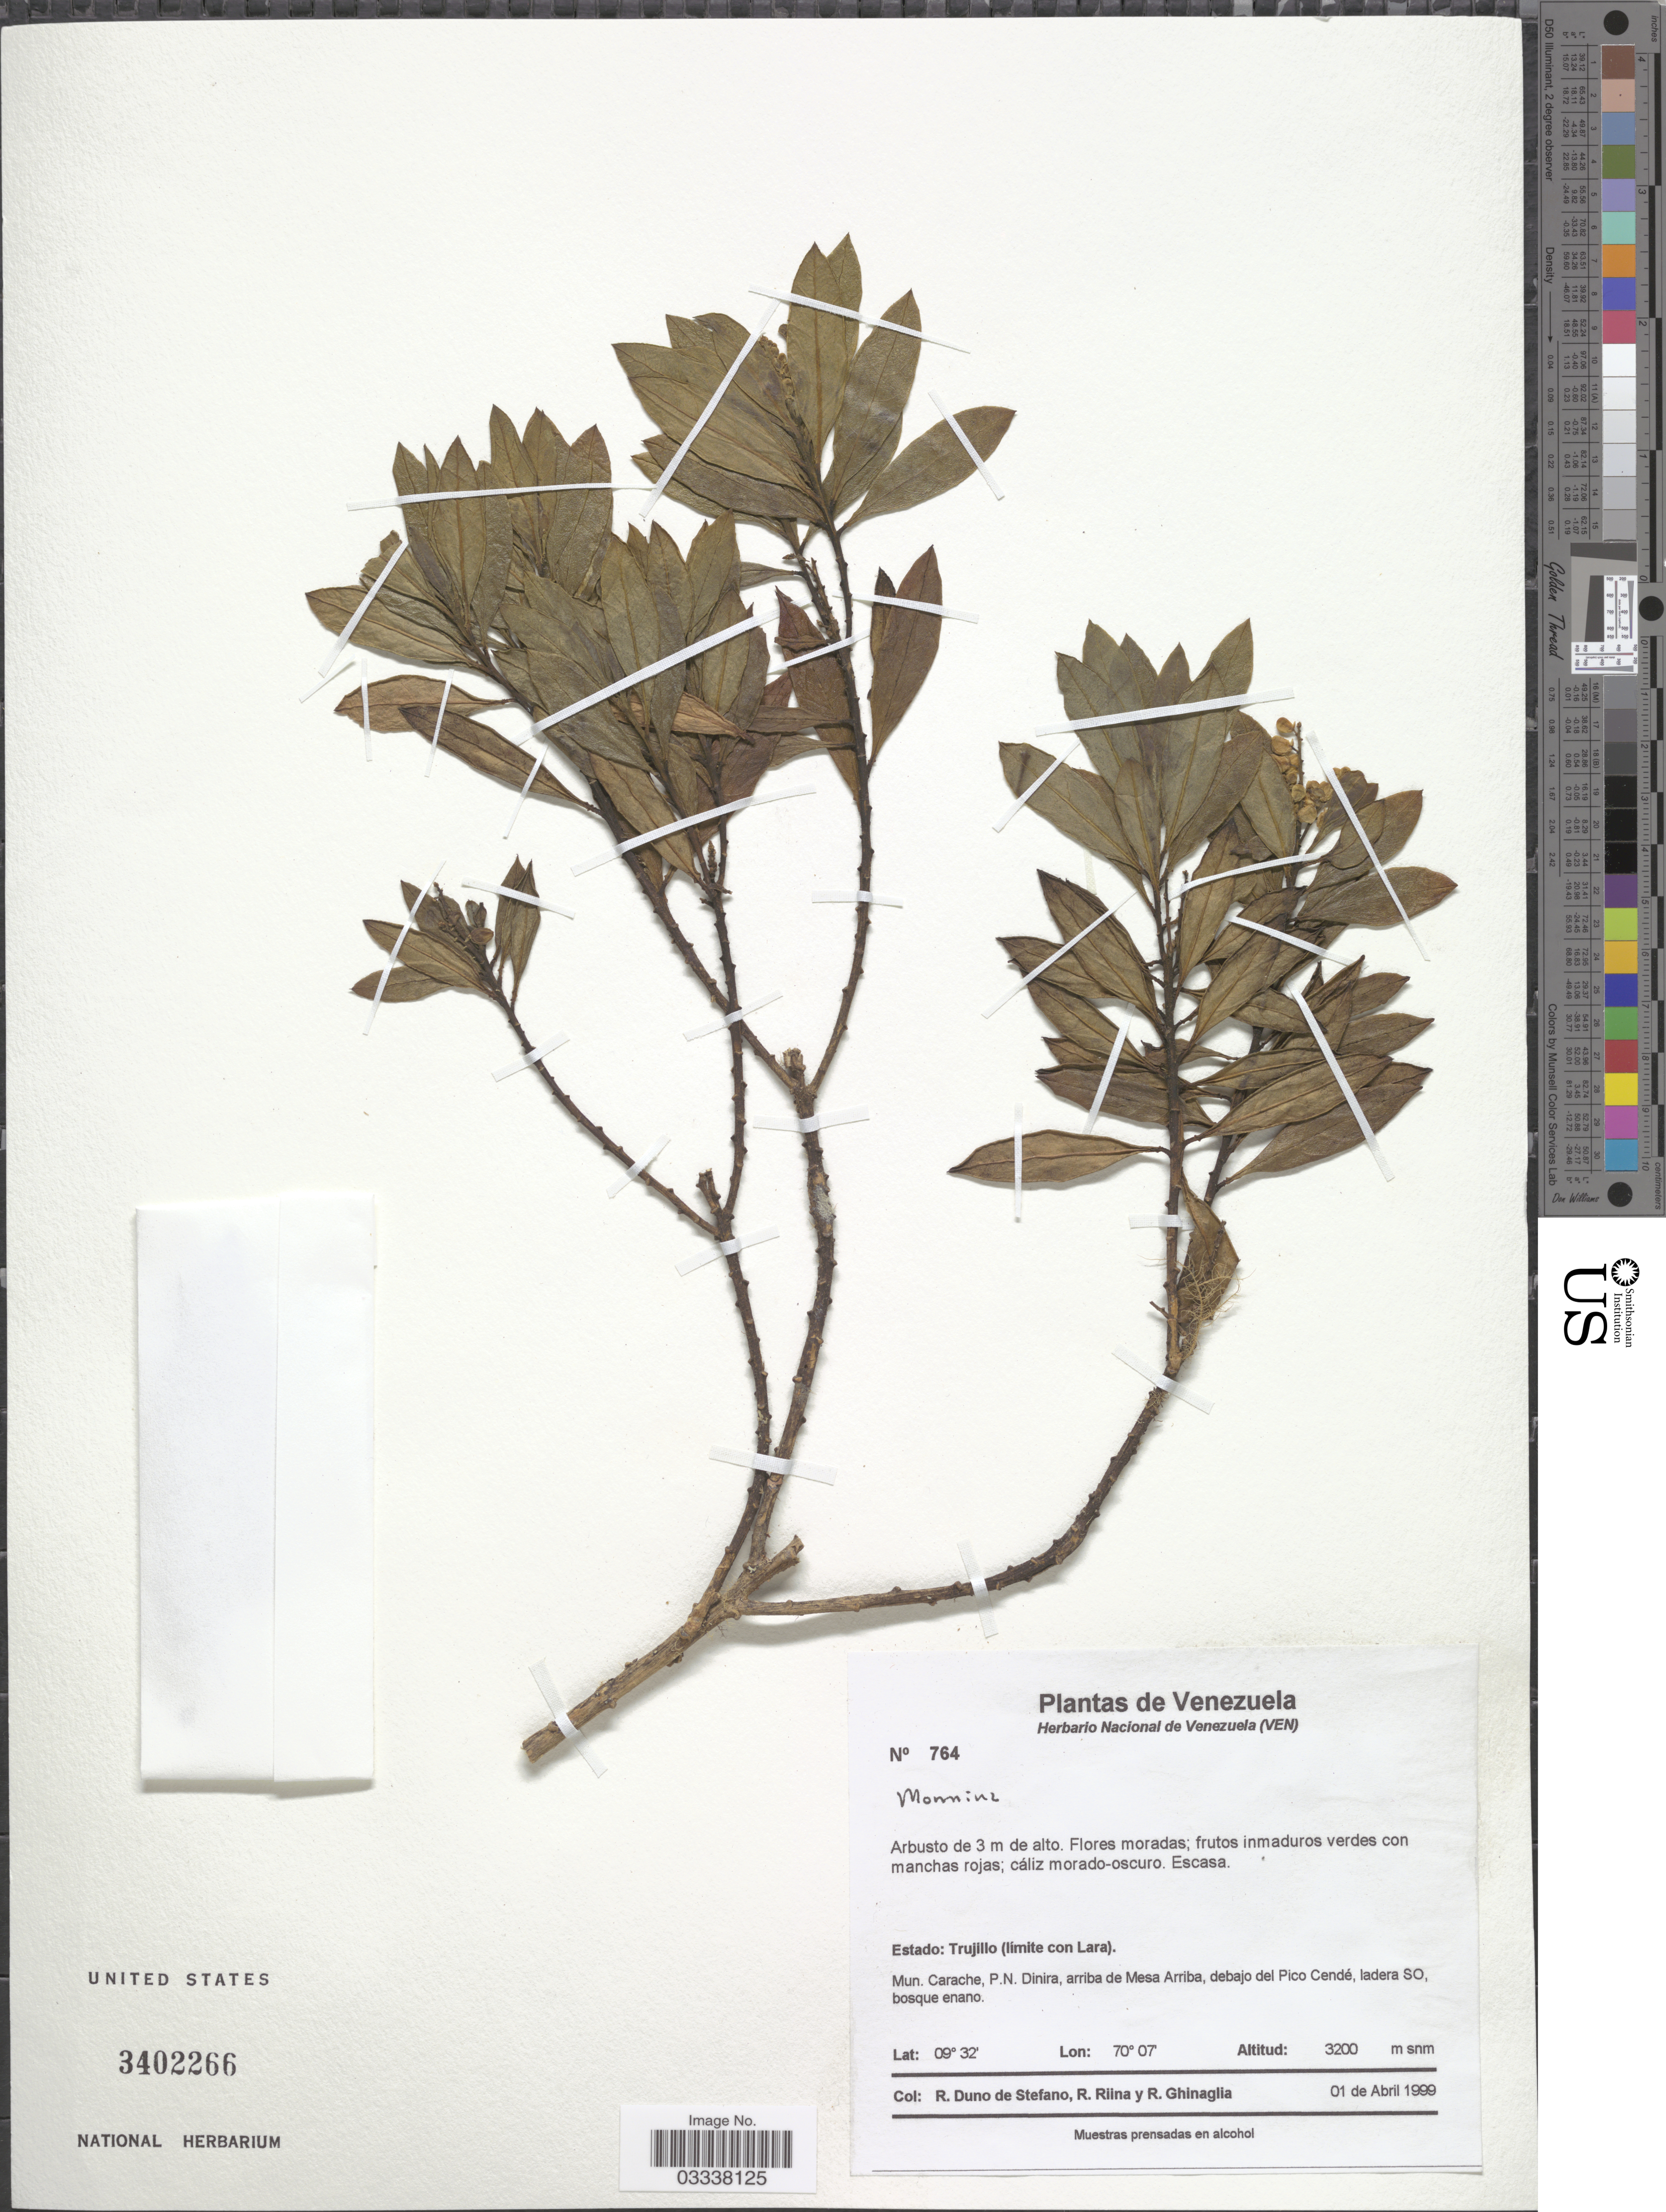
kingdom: Plantae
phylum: Tracheophyta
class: Magnoliopsida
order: Fabales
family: Polygalaceae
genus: Monnina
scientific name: Monnina sp.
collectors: R. Duno de Stefano, R. Riina & R. Ghinaglia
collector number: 764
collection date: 1999-04-01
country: Venezuela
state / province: Trujillo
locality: (límite con Lara). Mun. Carache, P.N. Dinira, arriba de Mesa Arriba, debajo del Pico Cendé, ladera SO.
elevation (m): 3200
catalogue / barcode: US 3402266